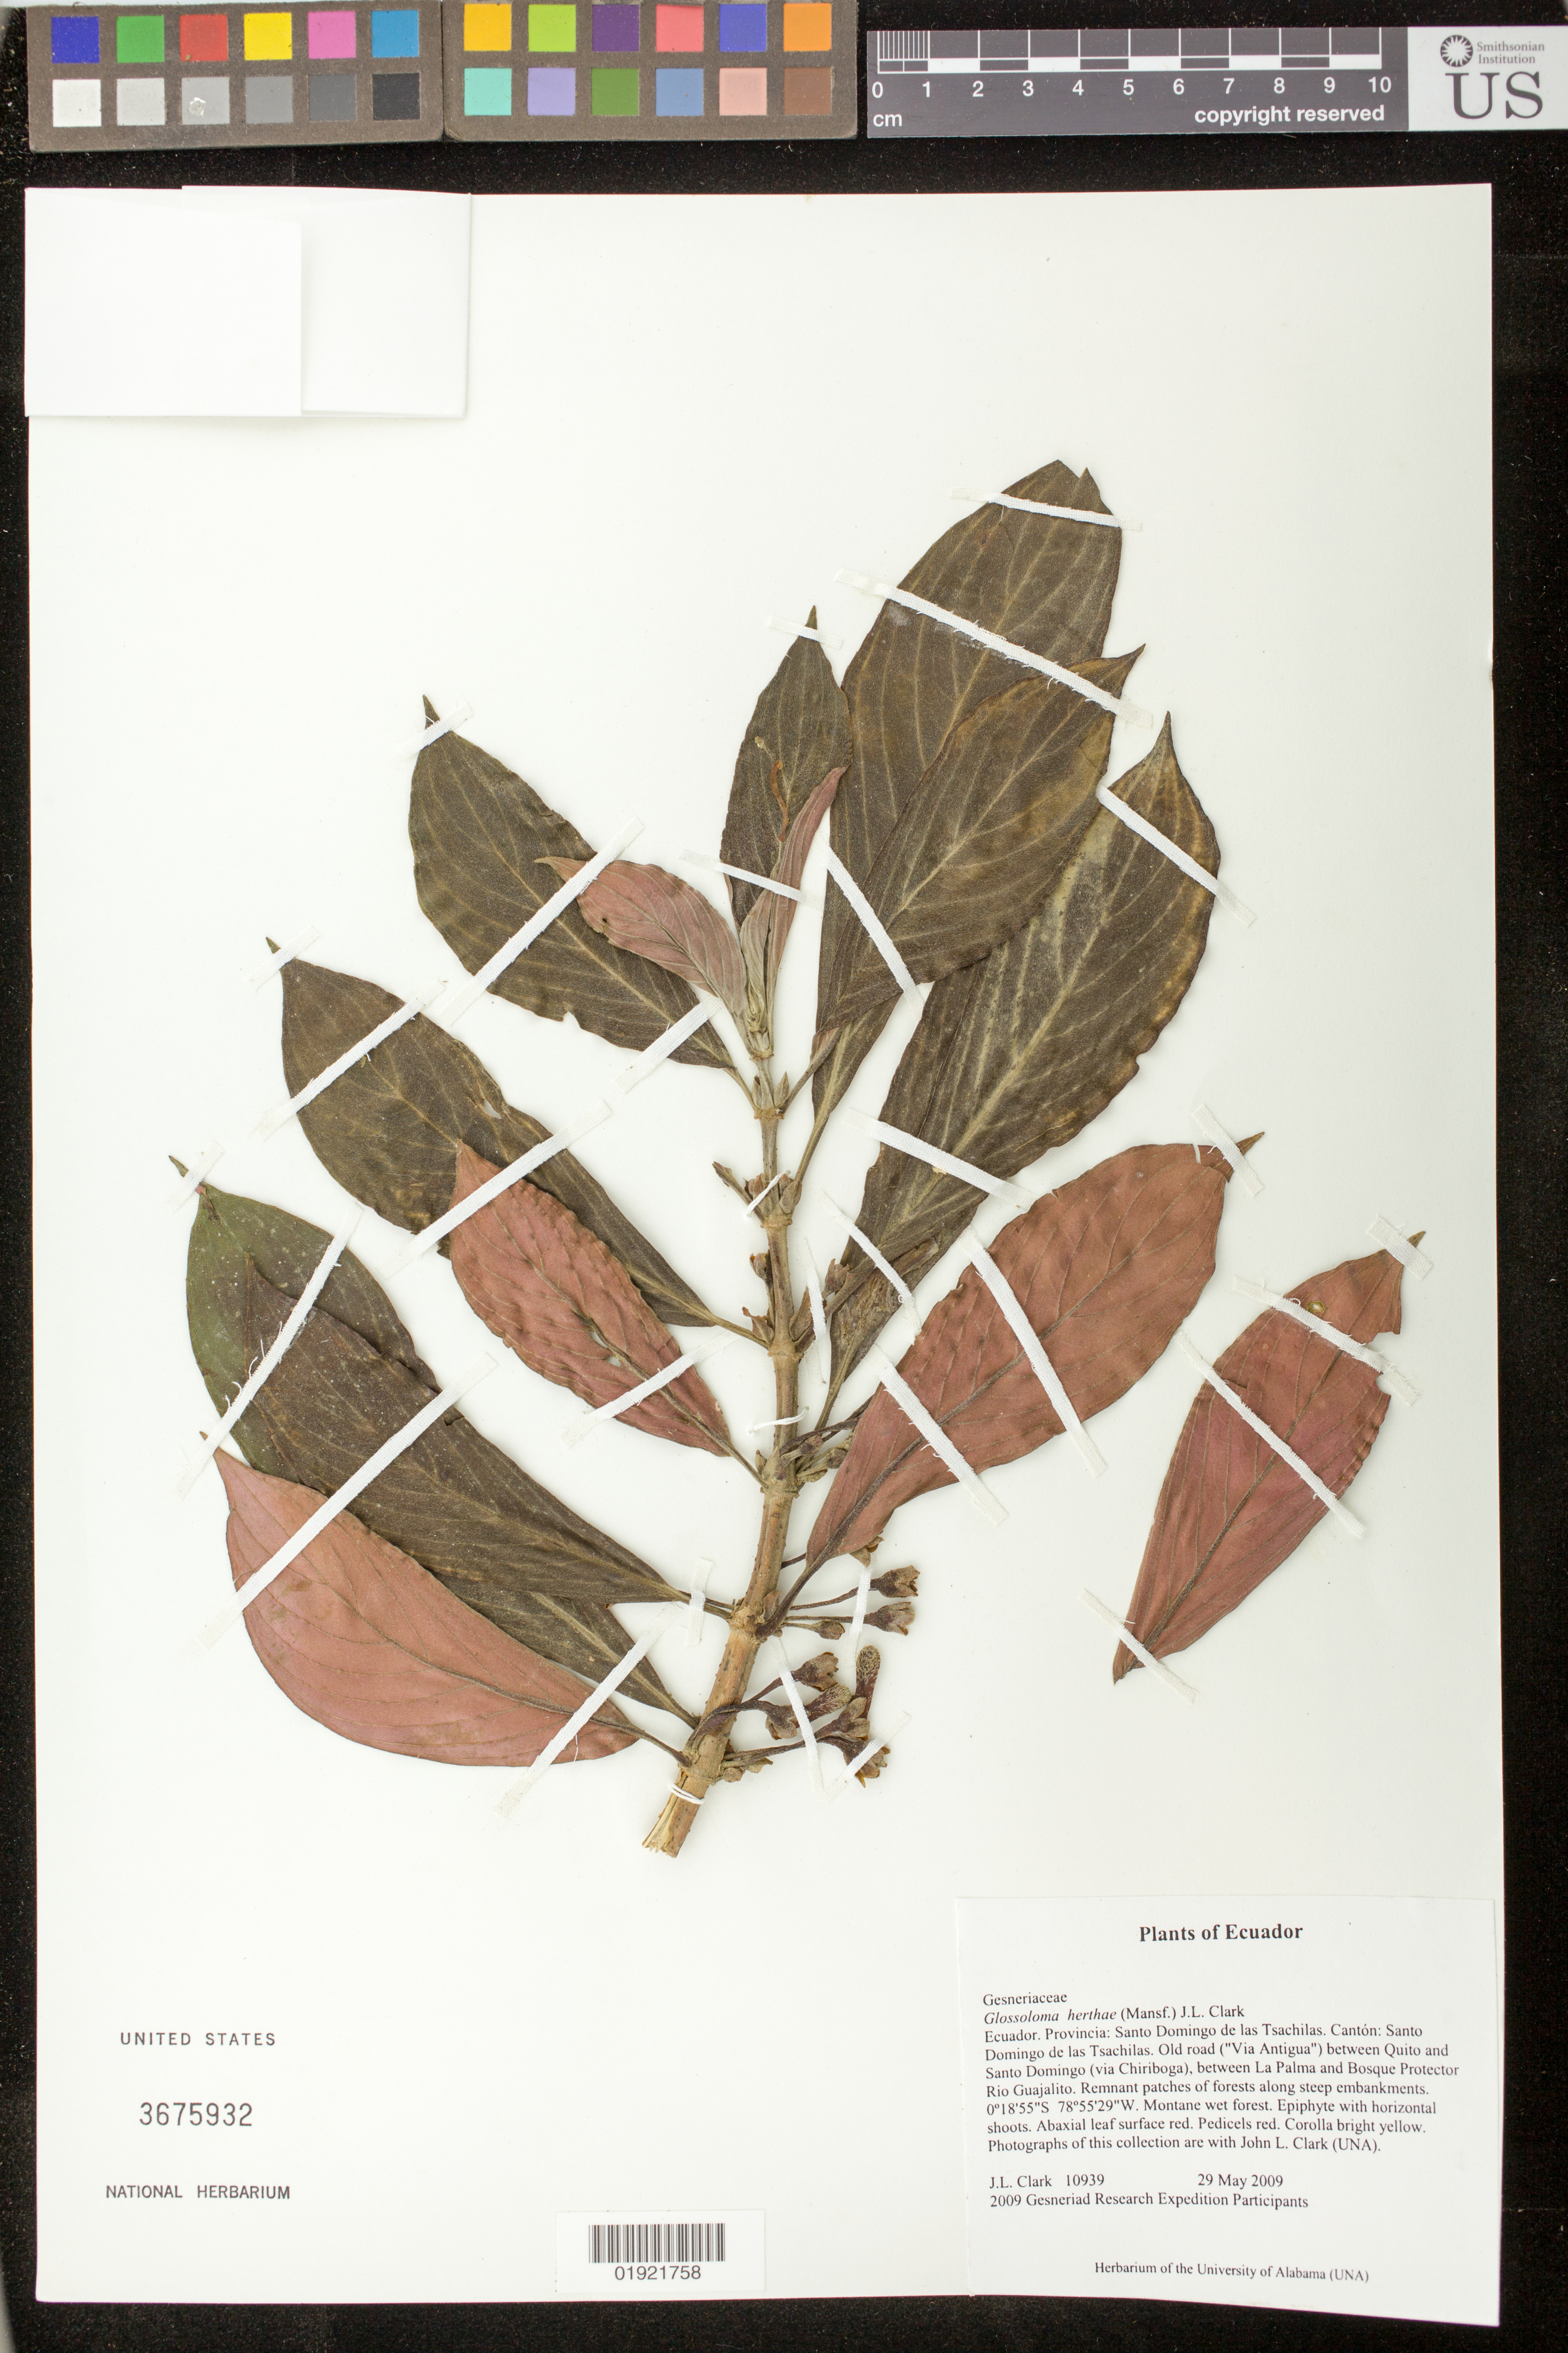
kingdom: Plantae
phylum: Tracheophyta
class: Magnoliopsida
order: Lamiales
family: Gesneriaceae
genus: Glossoloma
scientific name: Glossoloma herthae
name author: (Mansf.) J.L. Clark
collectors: J. L. Clark & 2009 Gesneriad Research Expedition Participants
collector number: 10939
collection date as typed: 29 May 2009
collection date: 2009-05-29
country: Ecuador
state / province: Tsachilas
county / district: Santo Domingo de los Tsáchilas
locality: Old road ("Via Antigua") between Quito and Santo Domingo (via Chiriboga), between La Palma and Bosque Protector Rio Guajalito. Remnant patches of forests along steep embankments.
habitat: Montane wet forest.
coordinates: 0 18 55 S, 78 55 29 W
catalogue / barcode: US 3675932